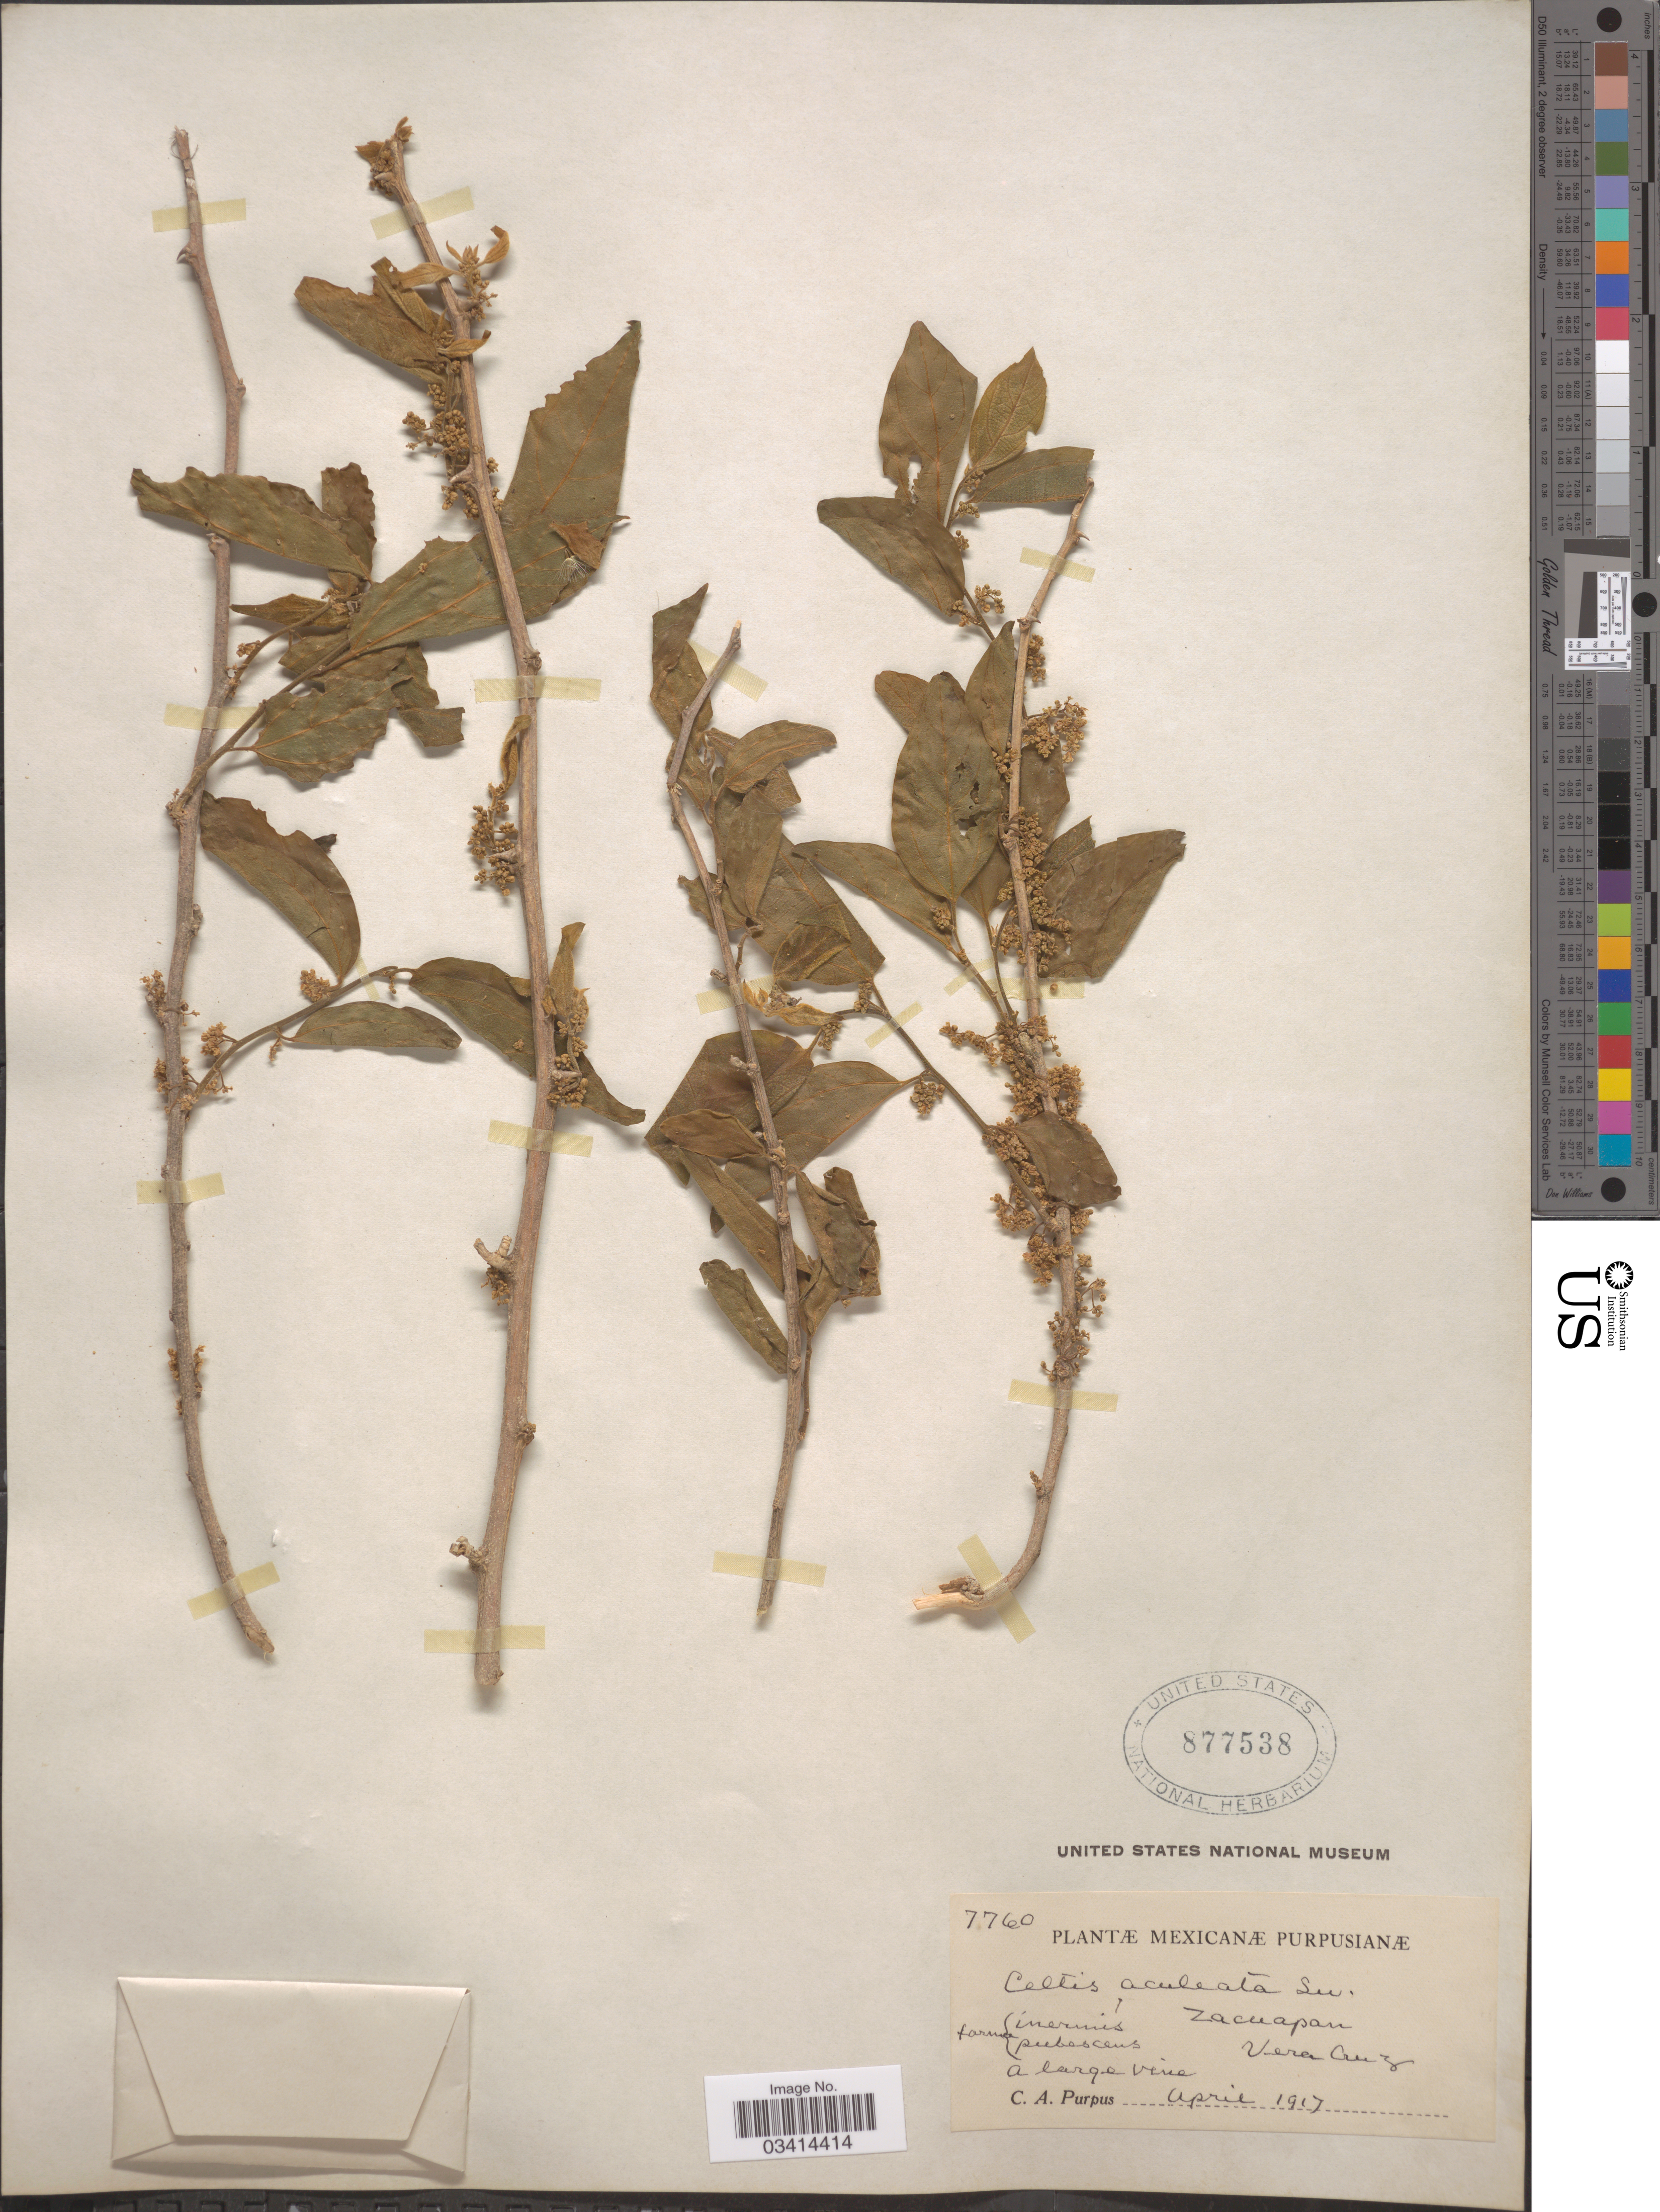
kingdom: Plantae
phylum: Tracheophyta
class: Magnoliopsida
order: Rosales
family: Cannabaceae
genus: Celtis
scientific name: Celtis iguanaea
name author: (Jacq.) Sarg.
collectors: C. A. Purpus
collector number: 7760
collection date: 1917-04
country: Mexico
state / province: Veracruz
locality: Zacuapan Vera Cruz.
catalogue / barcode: US 877538